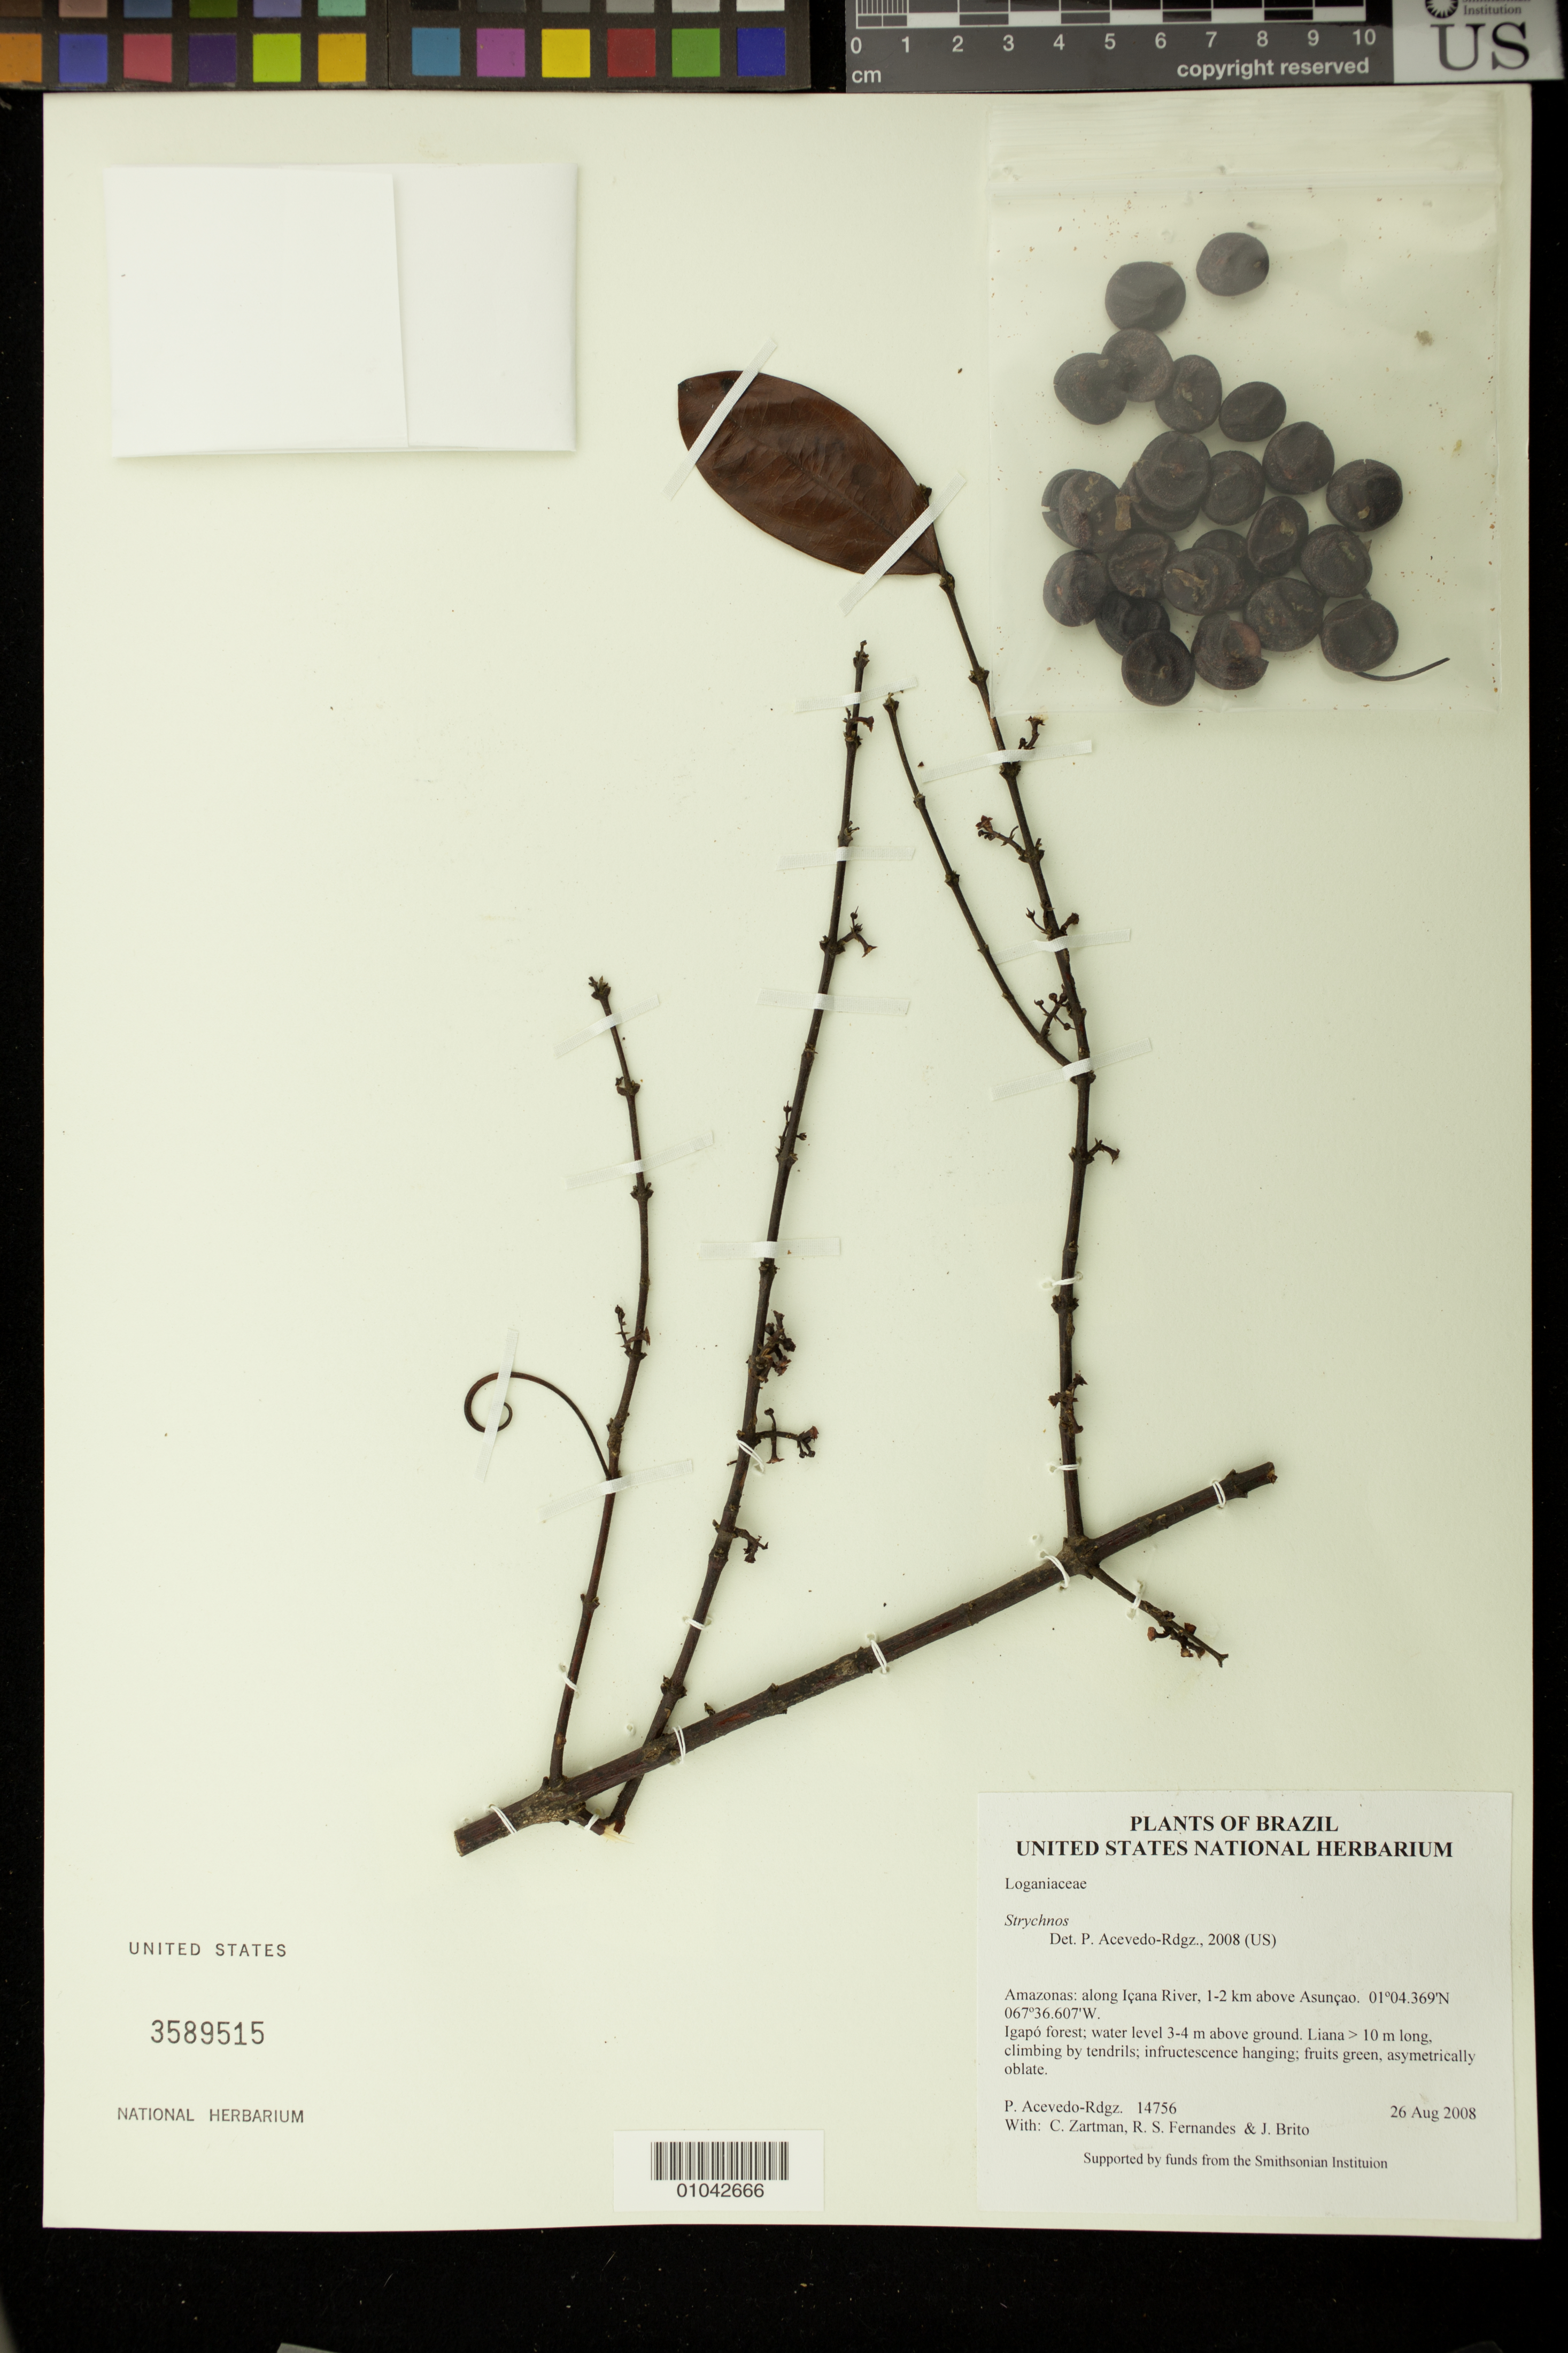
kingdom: Plantae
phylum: Tracheophyta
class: Magnoliopsida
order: Gentianales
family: Loganiaceae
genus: Strychnos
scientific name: Strychnos guianensis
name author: (Aubl.) Mart.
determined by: Setubal, R. B.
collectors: P. Acevedo-Rodr., C. Zartman, R. Fernandes & J. Brito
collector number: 14756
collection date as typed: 26 Aug 2008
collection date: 2008-08-26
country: Brazil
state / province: Amazonas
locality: Amazonas: along Içana River, 1-2 km above Asunçao.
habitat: Igapó forest; water level 3-4 m above ground.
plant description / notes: NY, MO, K, F, US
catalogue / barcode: US 3589515